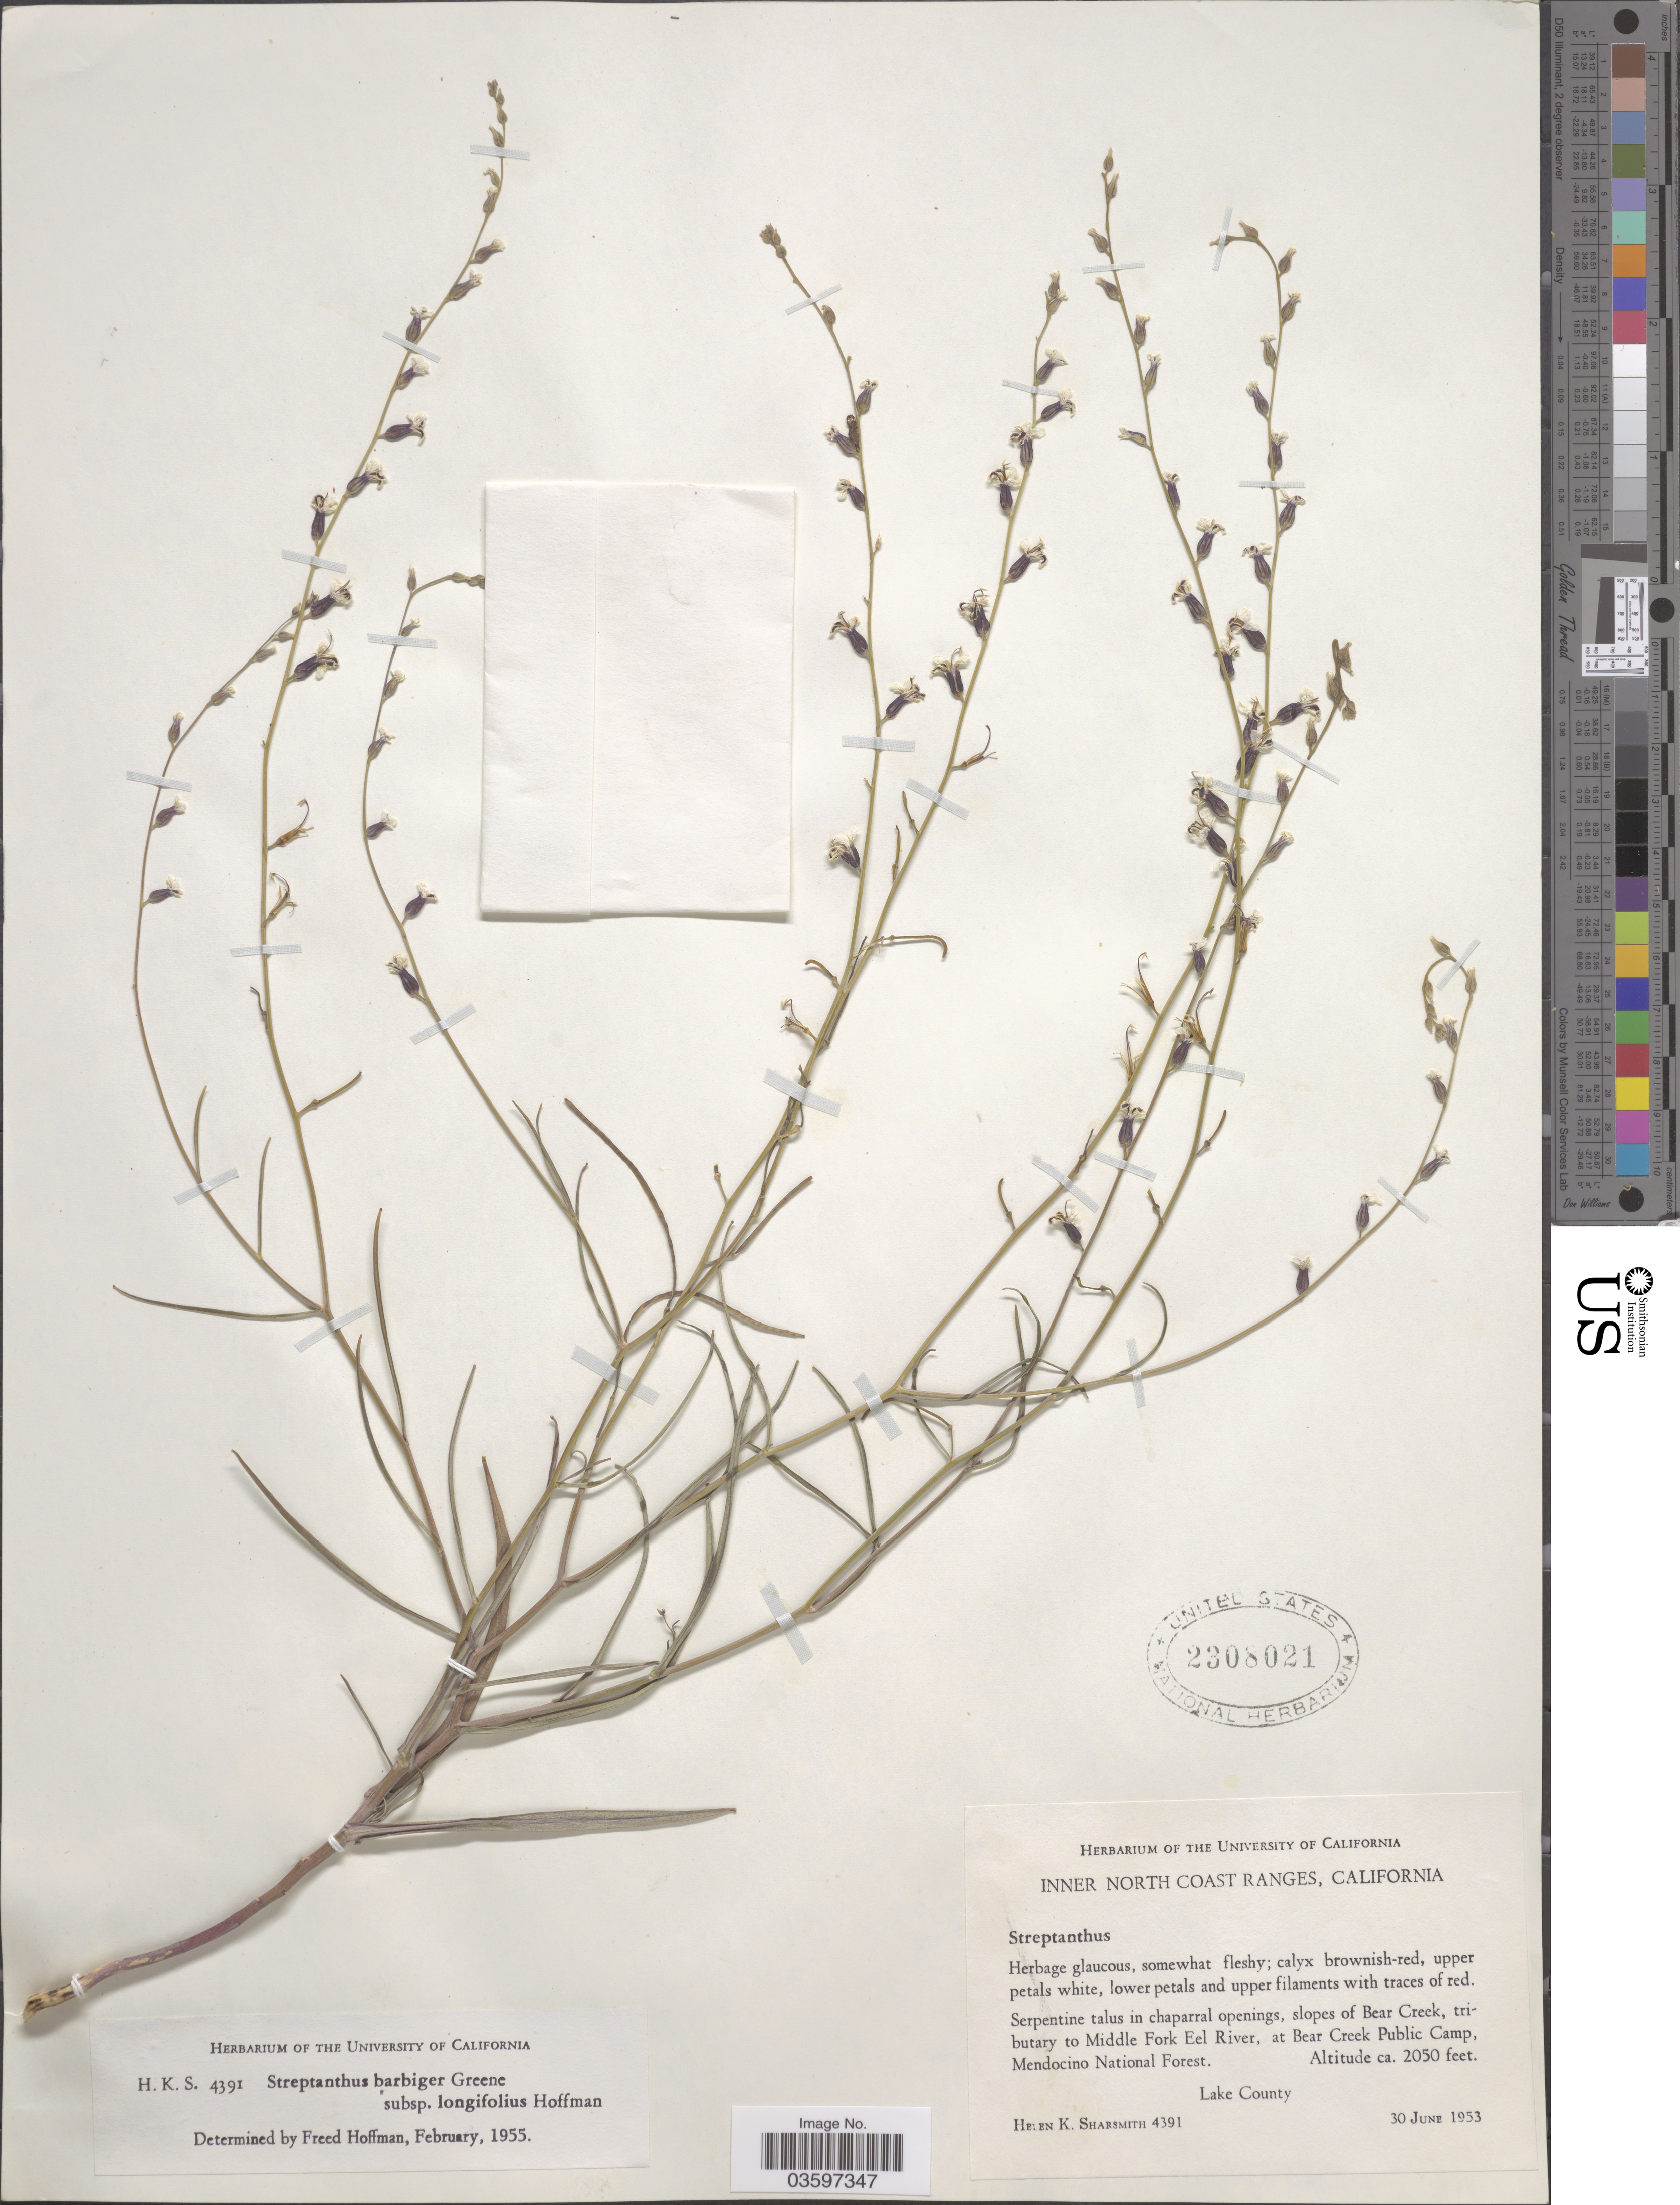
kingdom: Plantae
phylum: Tracheophyta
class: Magnoliopsida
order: Brassicales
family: Brassicaceae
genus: Streptanthus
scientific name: Streptanthus barbiger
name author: Greene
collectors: H. Sharsmith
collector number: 4391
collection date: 1953-06-30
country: United States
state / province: California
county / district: Lake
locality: Inner North Coast Ranges. Slopes of Bear Creek, tributary to Middle Fork Eel River, at Bear Creek Public Camp, Mendocino National Forest. Lake County.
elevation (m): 625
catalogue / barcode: US 2308021